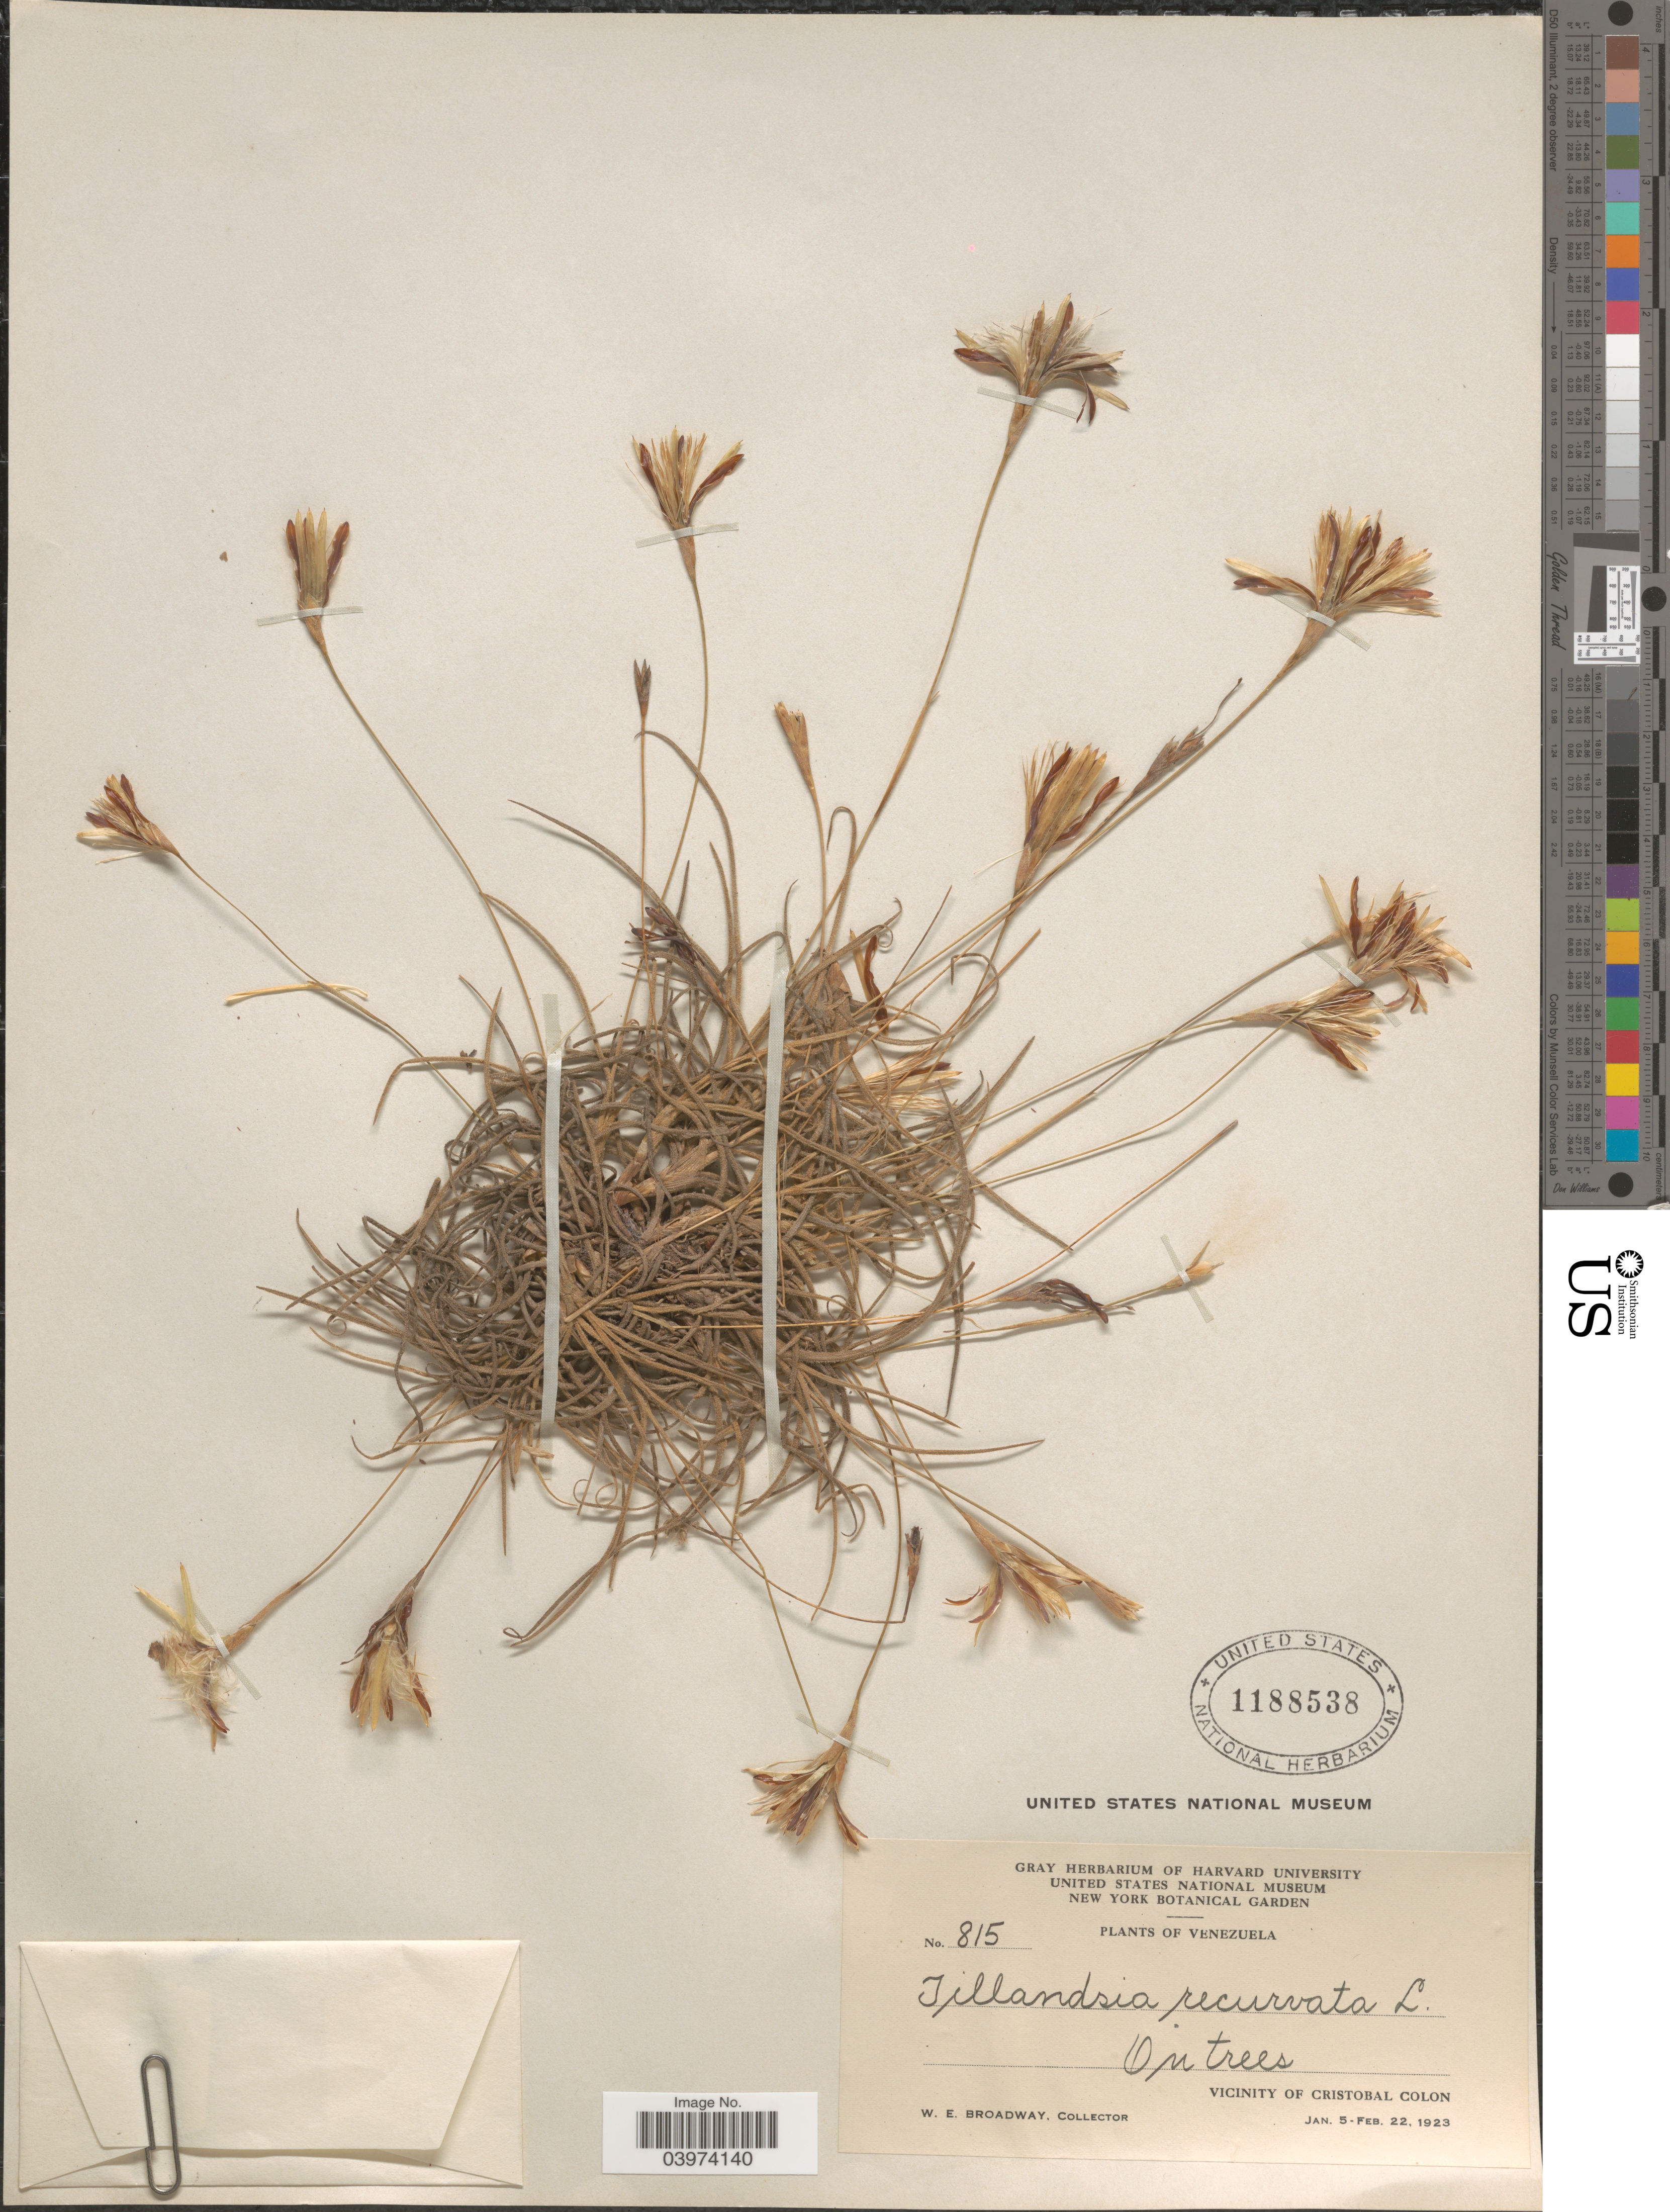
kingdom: Plantae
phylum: Tracheophyta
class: Liliopsida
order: Poales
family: Bromeliaceae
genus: Tillandsia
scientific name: Tillandsia recurvata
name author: L.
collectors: W. E. Broadway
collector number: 815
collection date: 1923-01-05/1923-02-22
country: Venezuela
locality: On trees. Vicinity of Cristobal Colon.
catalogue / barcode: US 1188538